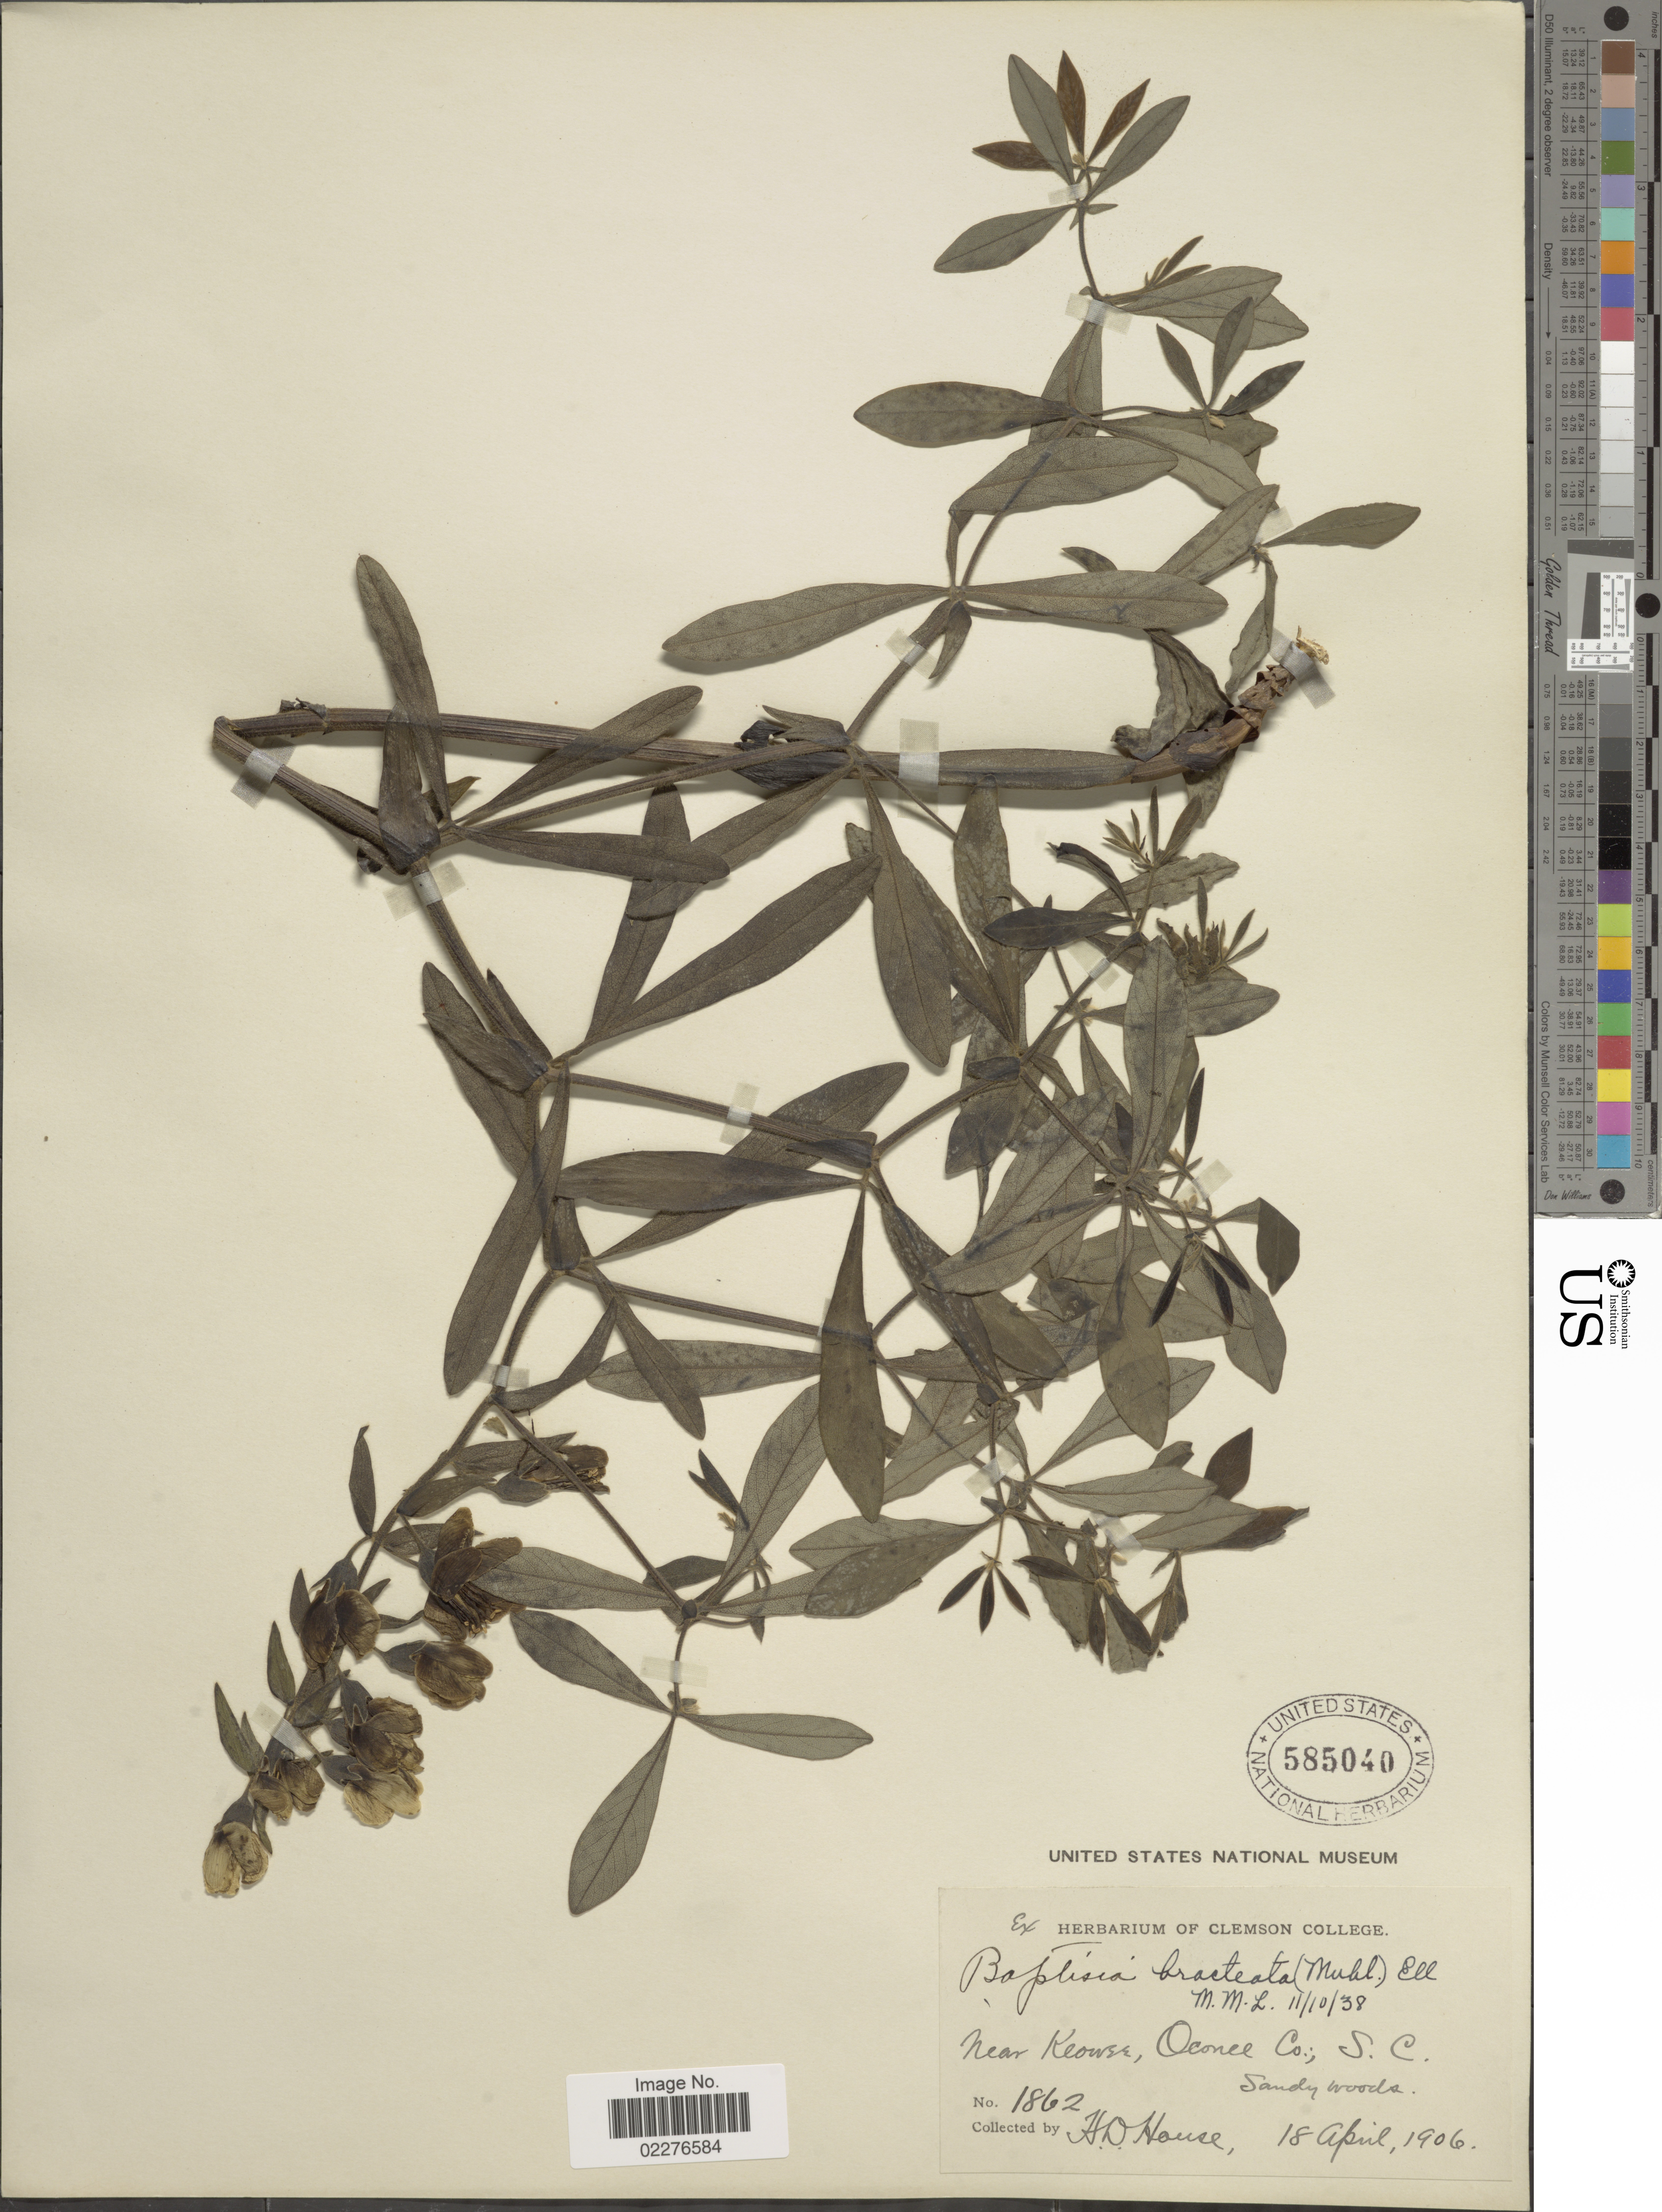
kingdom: Plantae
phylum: Tracheophyta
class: Magnoliopsida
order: Fabales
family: Fabaceae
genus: Baptisia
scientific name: Baptisia bracteata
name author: Muhl. ex Elliot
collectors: H. D. House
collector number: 1862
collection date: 1906-04-18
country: United States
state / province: South Carolina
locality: Near Keowee, Oconee Co, Sandy woods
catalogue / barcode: US 585040